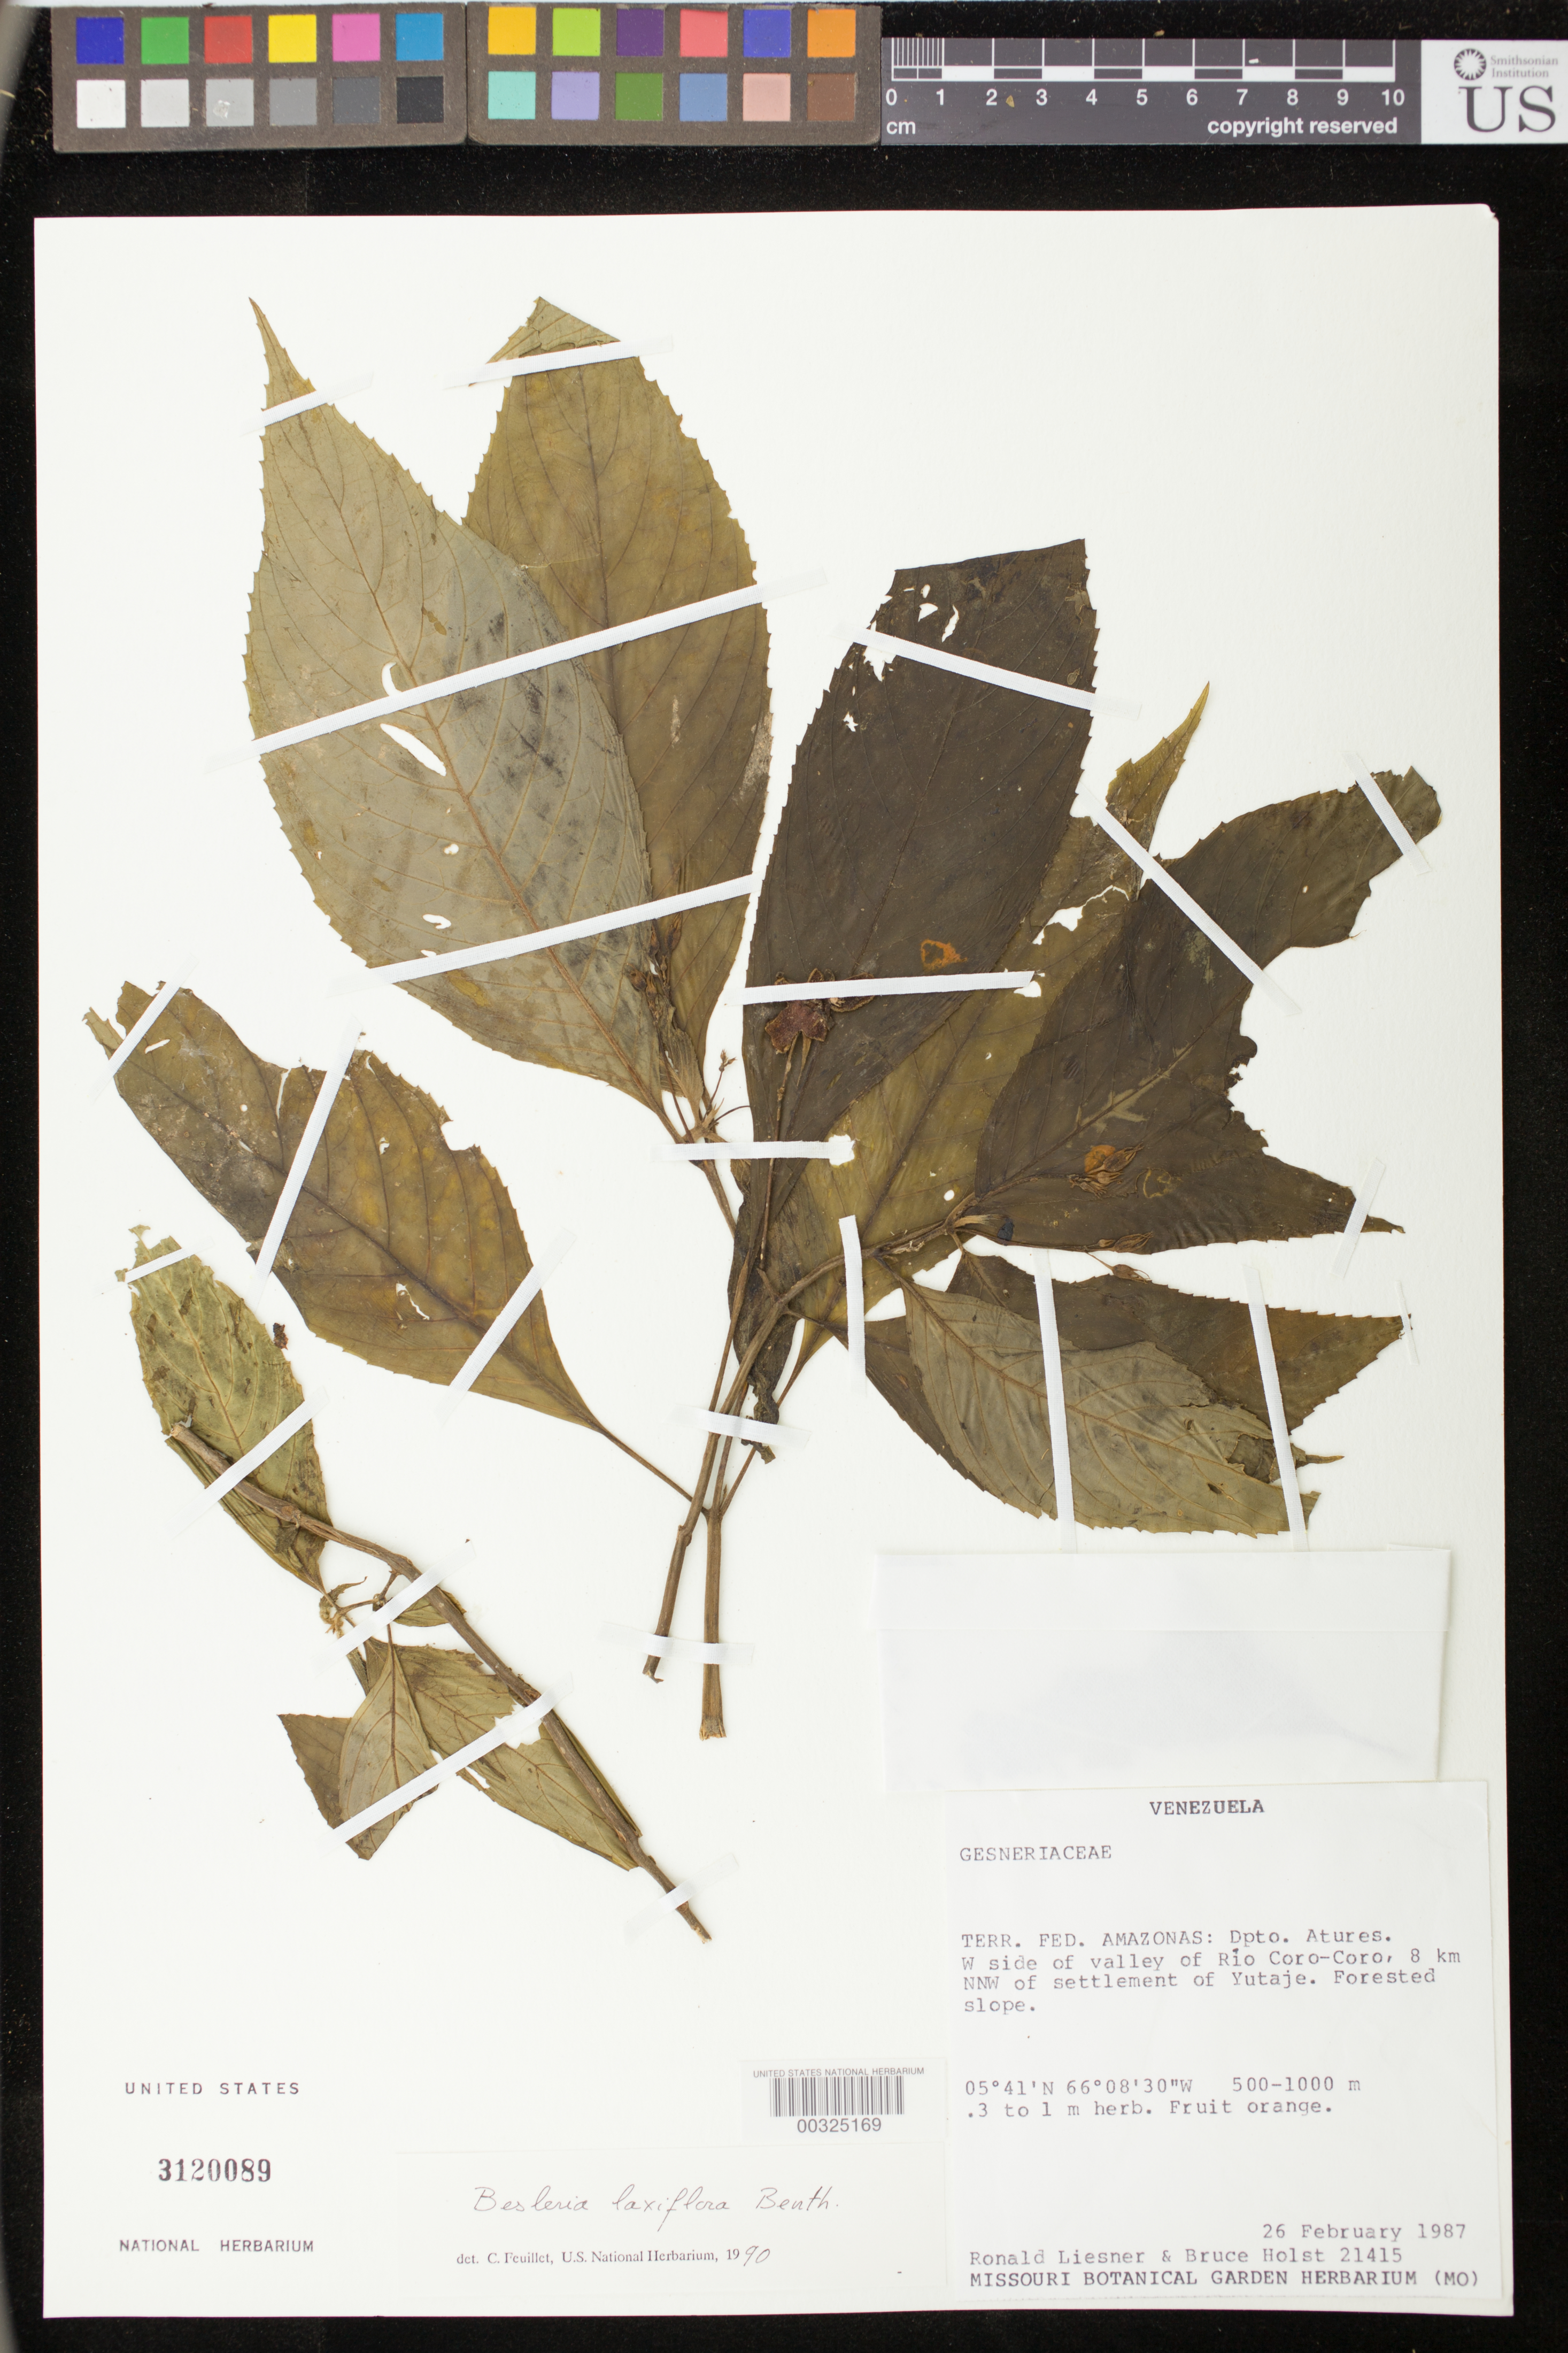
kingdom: Plantae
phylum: Tracheophyta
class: Magnoliopsida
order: Lamiales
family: Gesneriaceae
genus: Besleria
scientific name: Besleria laxiflora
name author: Benth.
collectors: R. L. Liesner & B. Holst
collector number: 21415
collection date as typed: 26 Feb 1987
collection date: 1987-02-26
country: Venezuela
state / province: Amazonas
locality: Atures Dept., W side of valley of Rio Coro-Coro, 8 km NNW of settlement of Yutaje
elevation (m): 500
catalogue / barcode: US 3120089